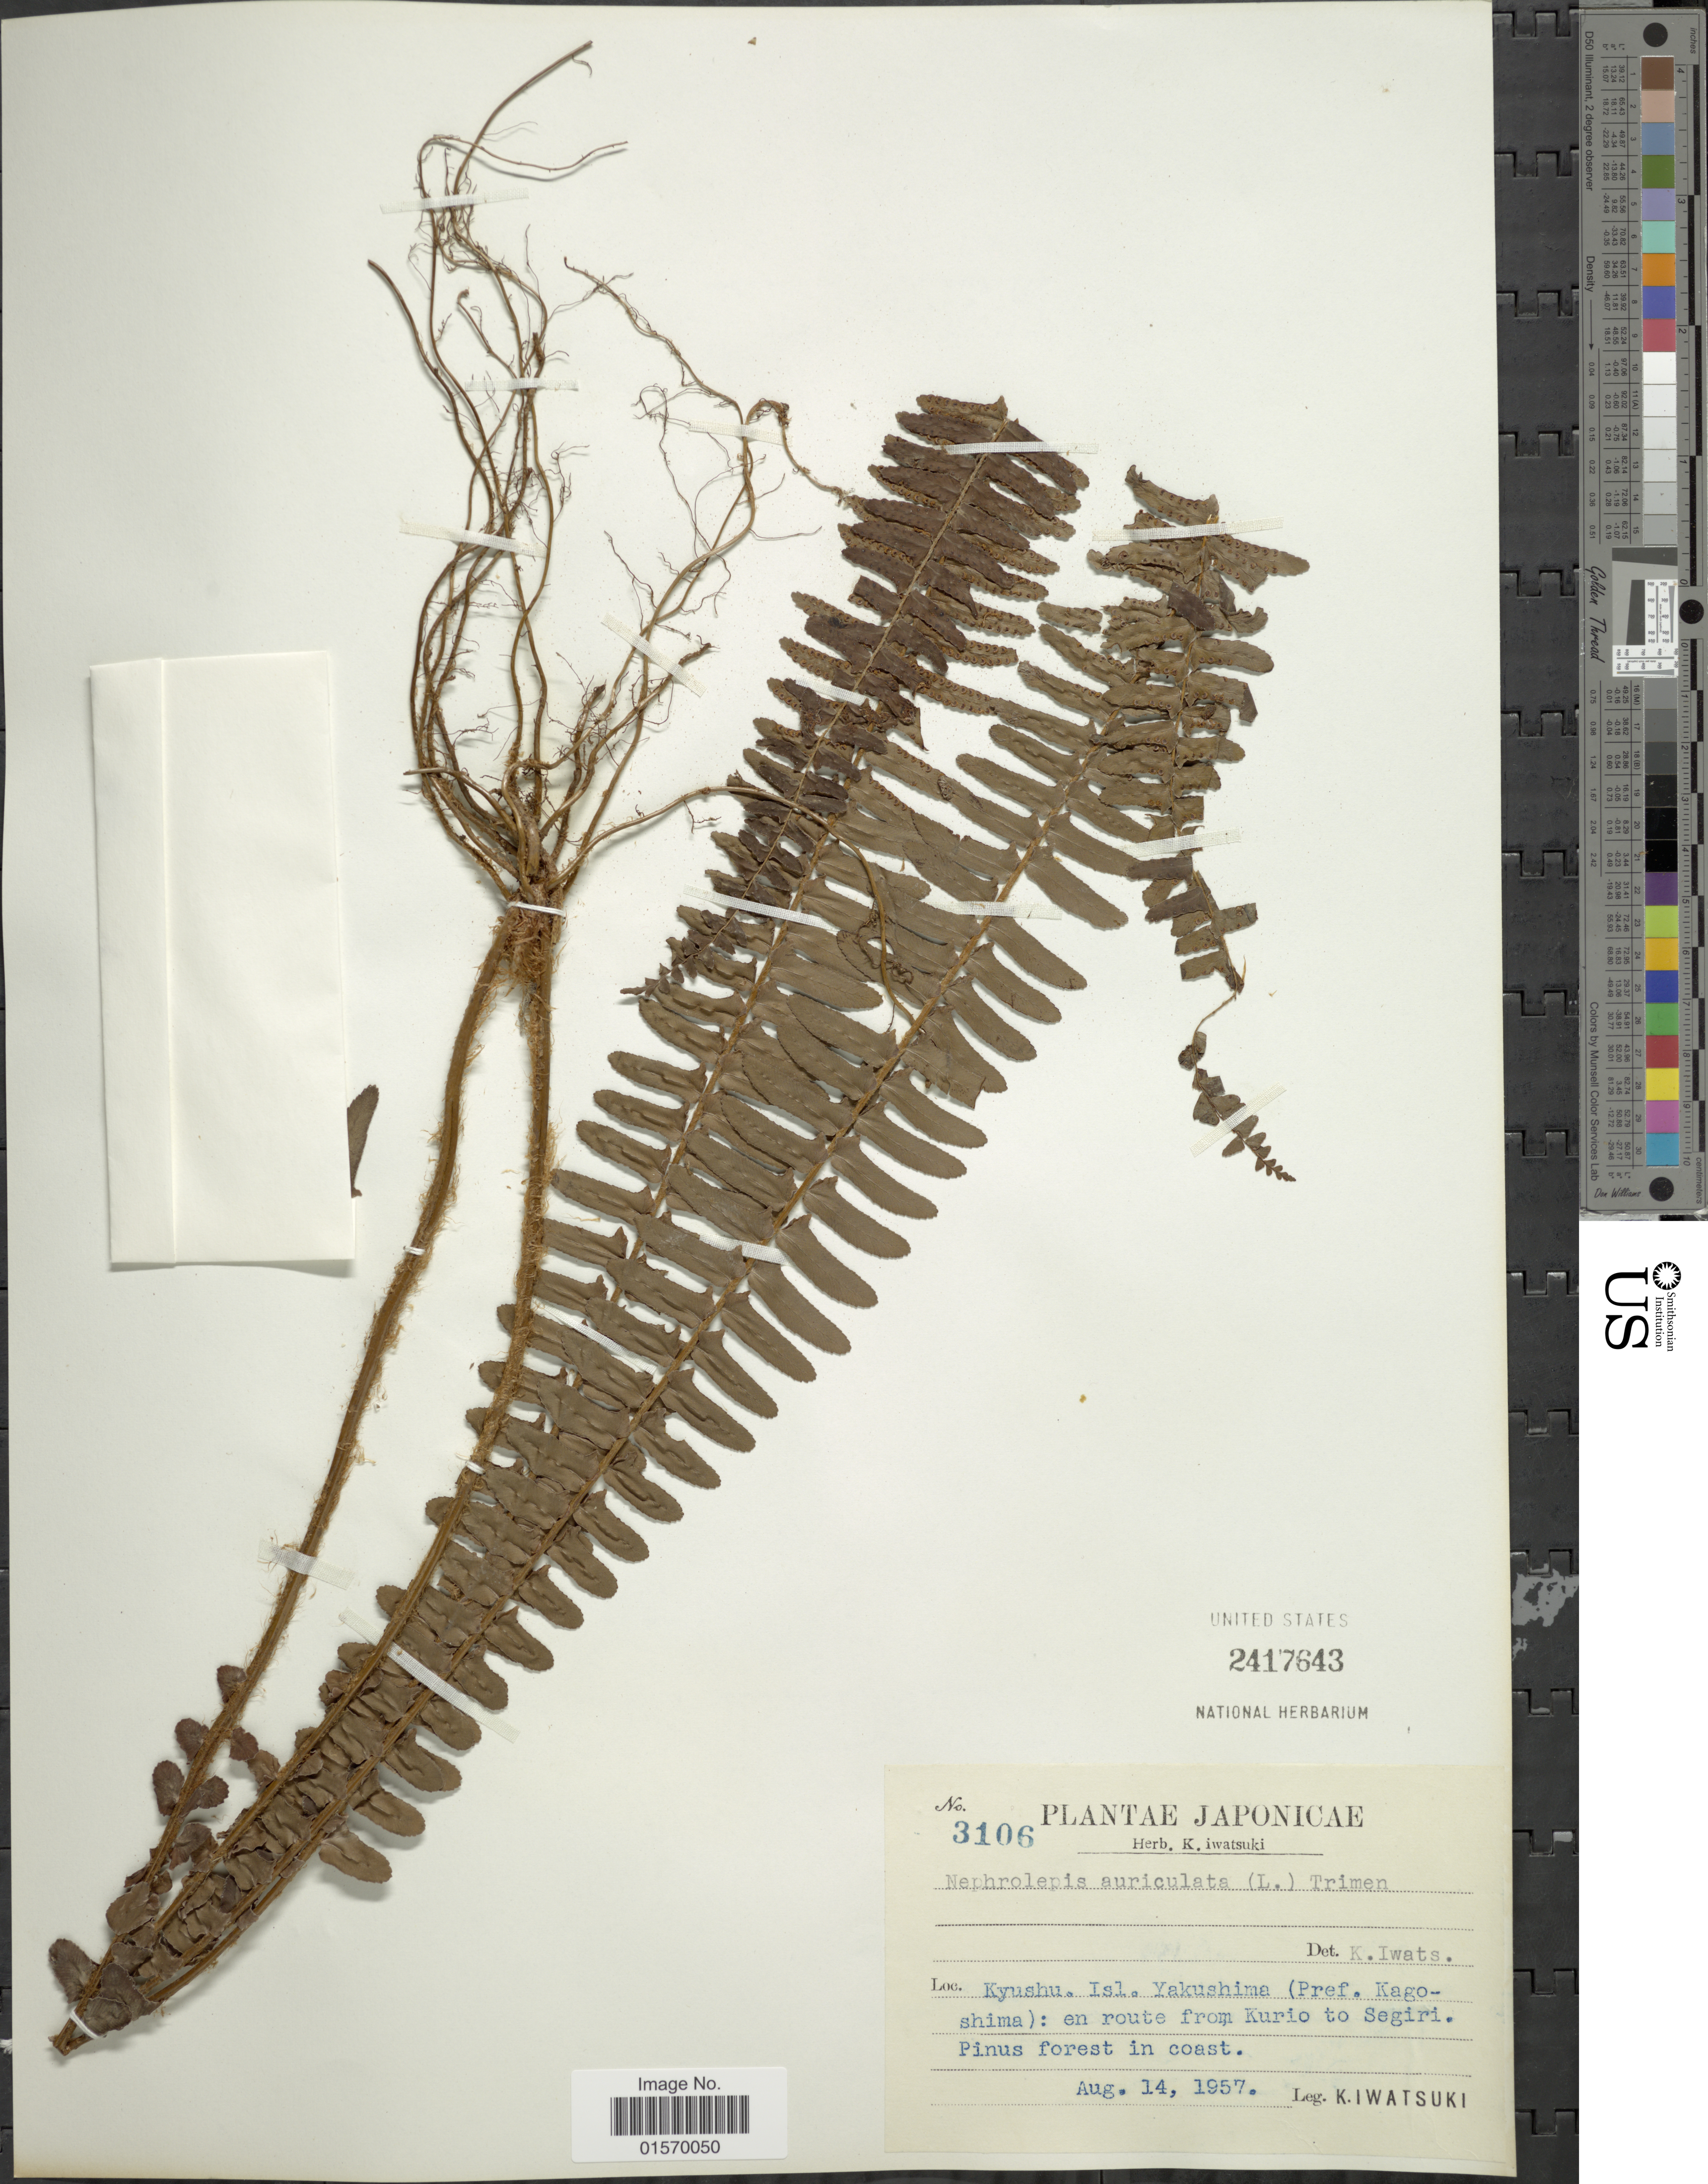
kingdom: Plantae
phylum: Tracheophyta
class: Polypodiopsida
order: Polypodiales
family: Nephrolepidaceae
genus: Nephrolepis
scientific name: Nephrolepis auriculata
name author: (L.) Trimen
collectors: K. Iwatsuki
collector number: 3106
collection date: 1957-08-14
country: Japan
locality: Kyushu. Isl. Yakushima (Pref. Kagoshima): en route from Kurio to Segiri. Pinus forest in coast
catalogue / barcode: US 2417643